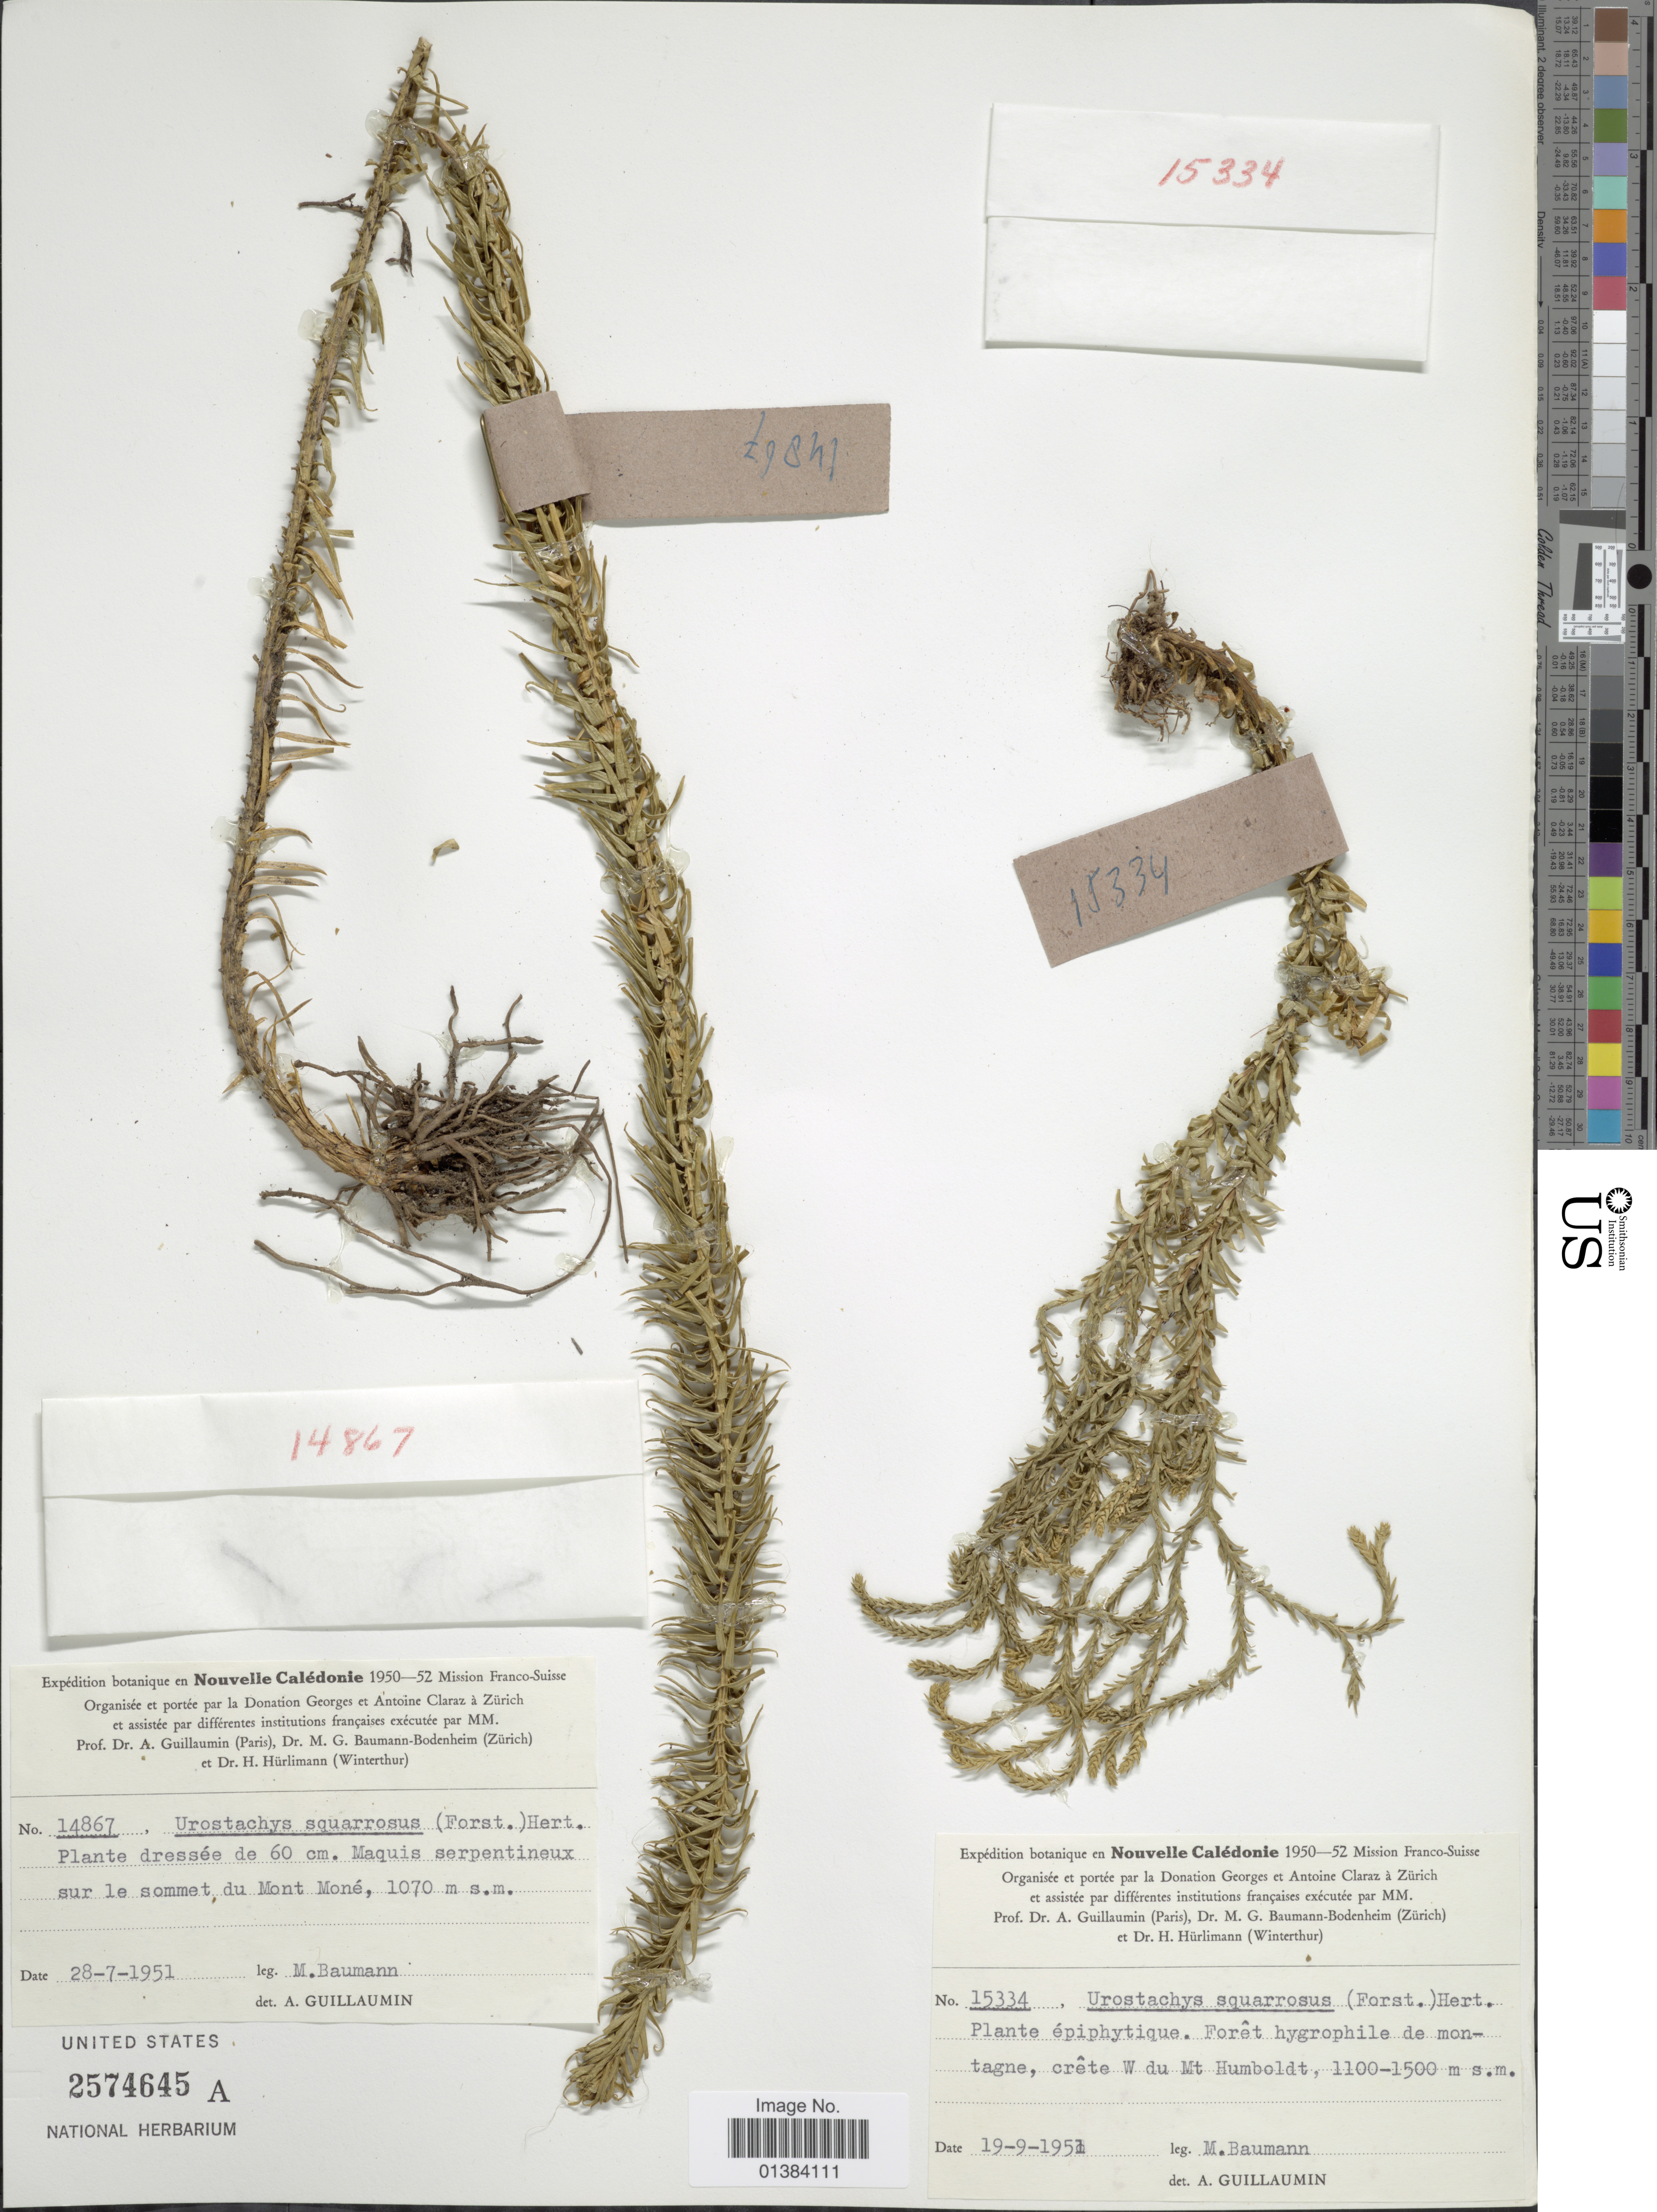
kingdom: Plantae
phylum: Tracheophyta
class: Lycopodiopsida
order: Lycopodiales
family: Lycopodiaceae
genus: Phlegmariurus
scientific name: Phlegmariurus nutans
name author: (Brack.) W.H. Wagner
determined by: Field, A. R.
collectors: M. Baumann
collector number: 15334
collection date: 1951-09-19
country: New Caledonia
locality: Forêt hygrophile de montagne, crête W du Mt. Humboldt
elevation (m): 1100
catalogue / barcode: US 2574645A-2